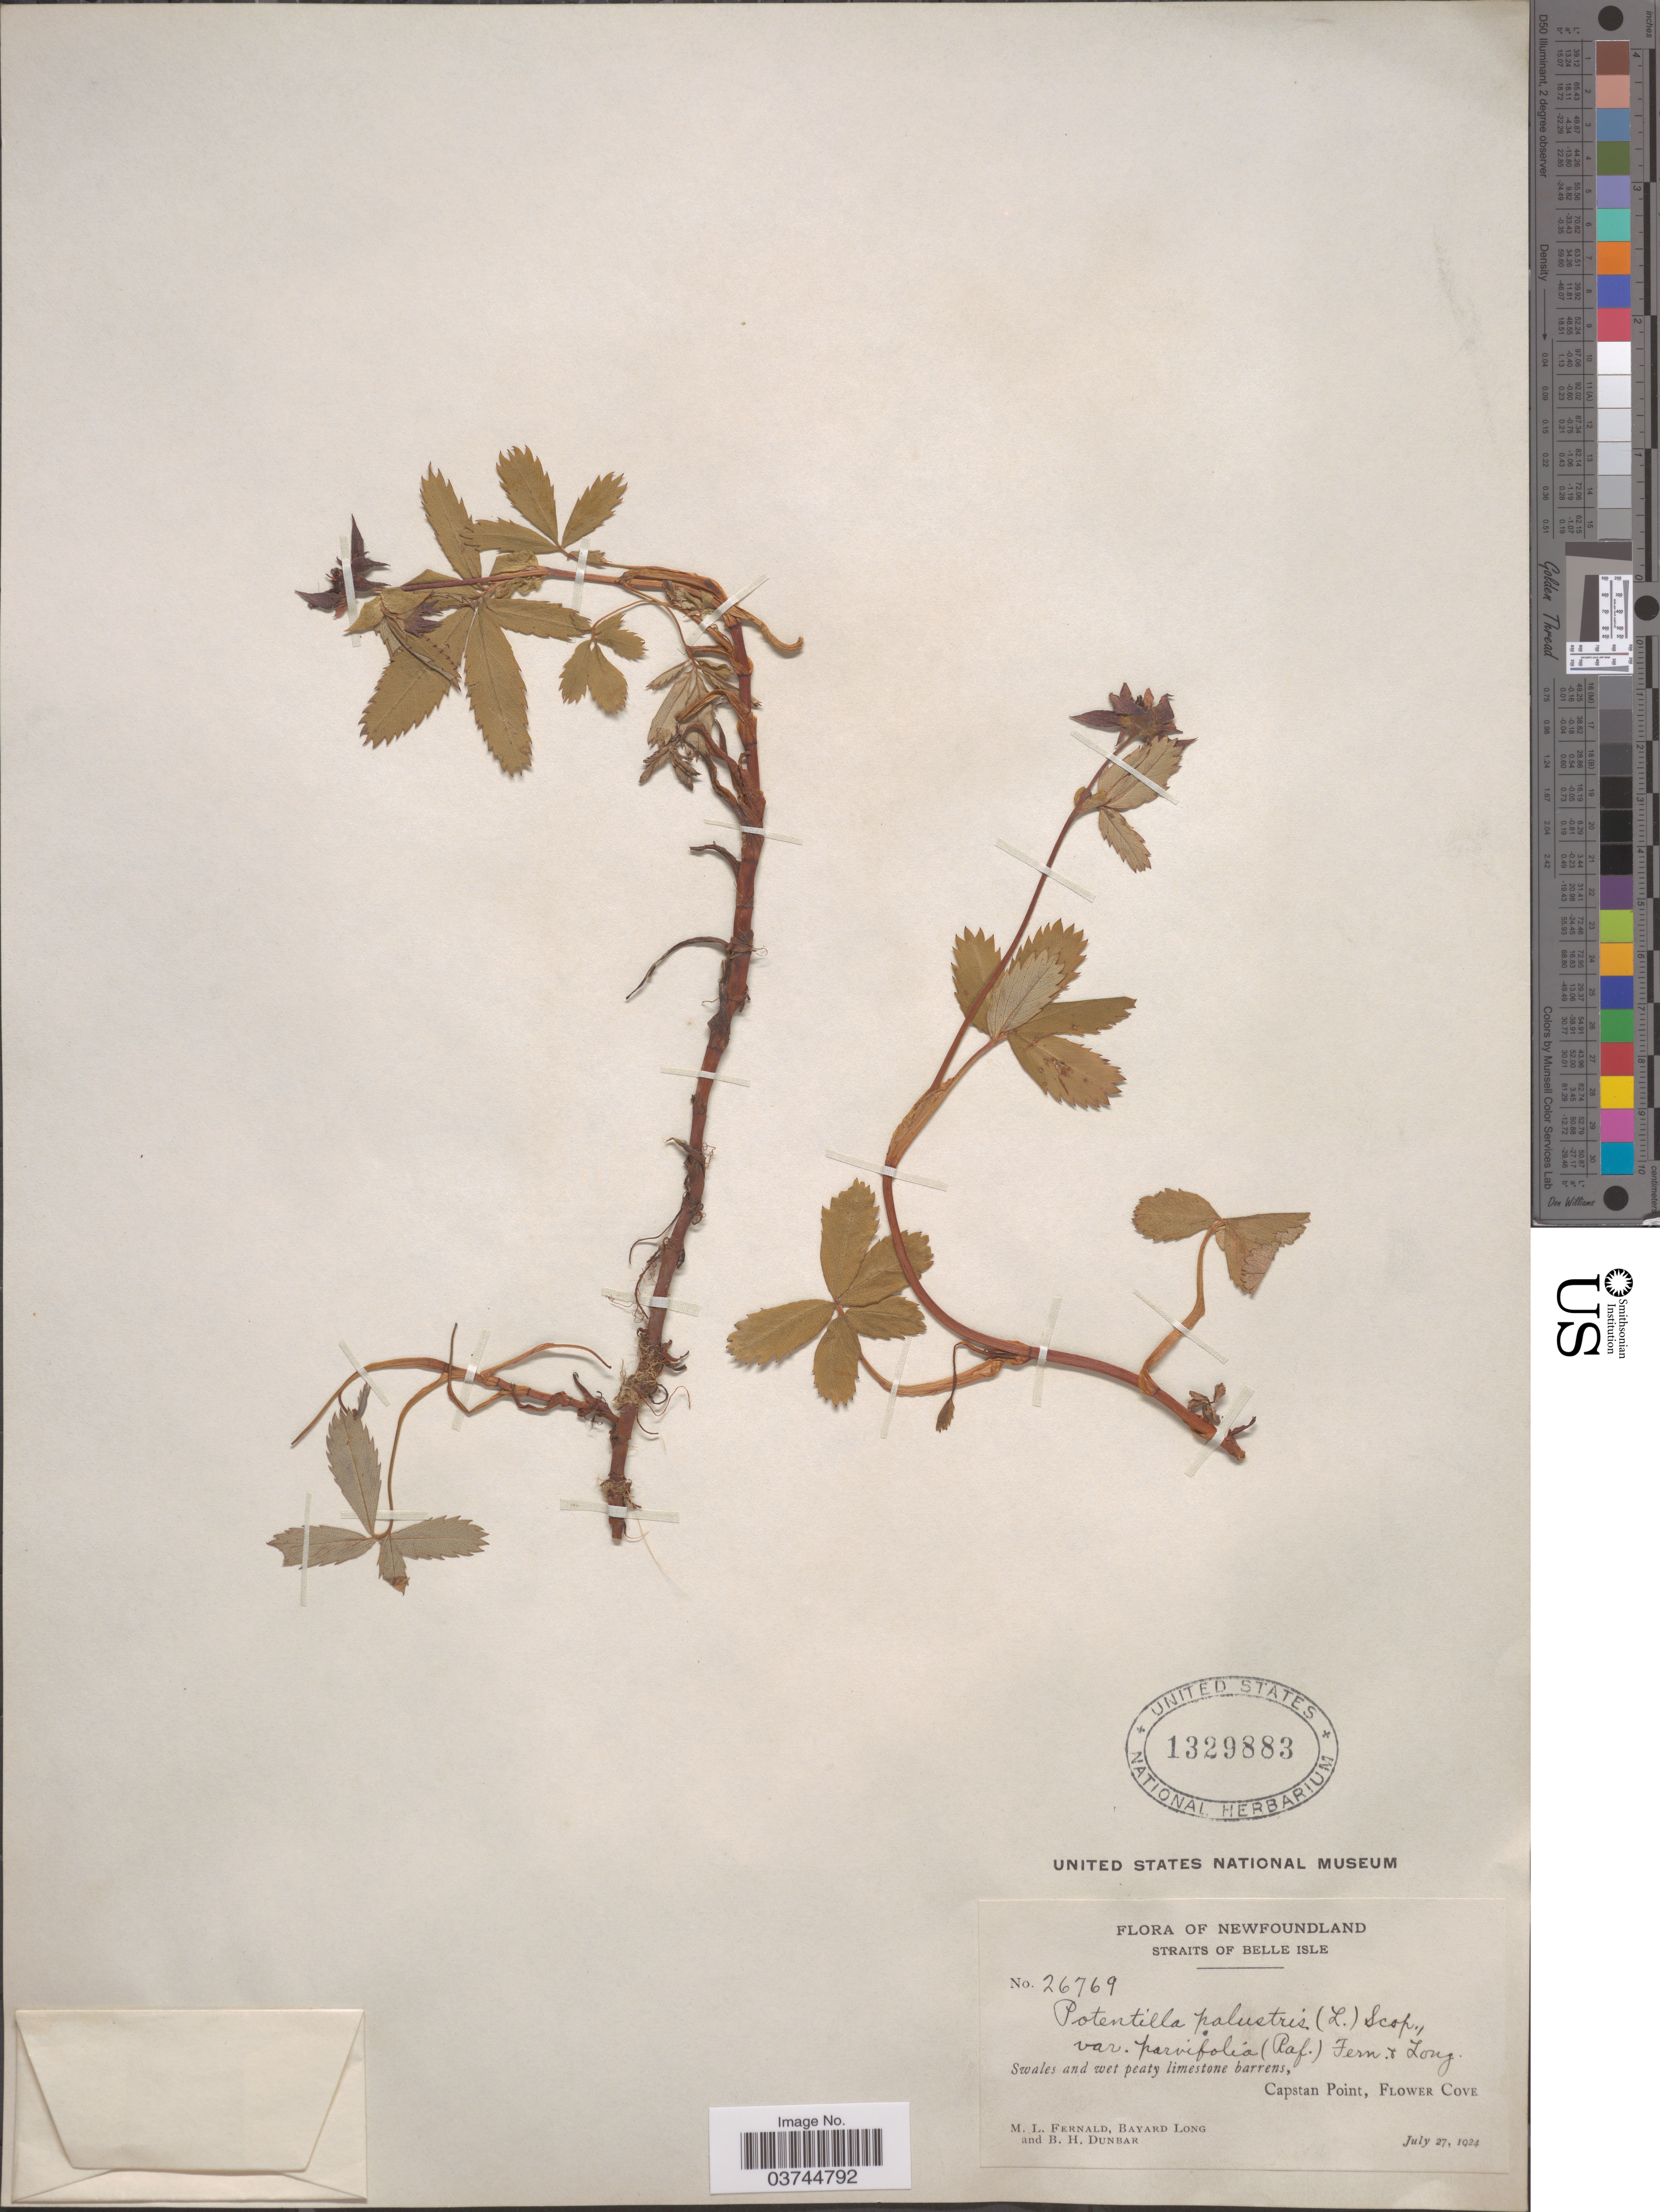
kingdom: Plantae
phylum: Tracheophyta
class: Magnoliopsida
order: Rosales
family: Rosaceae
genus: Comarum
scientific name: Comarum palustre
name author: L.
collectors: M. L. Fernald & B. Long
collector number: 26769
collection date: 1924-07-27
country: Canada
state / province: Newfoundland and Labrador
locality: Straits of Belle Isle. Capstan Point, Flower Cove.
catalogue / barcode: US 1329883